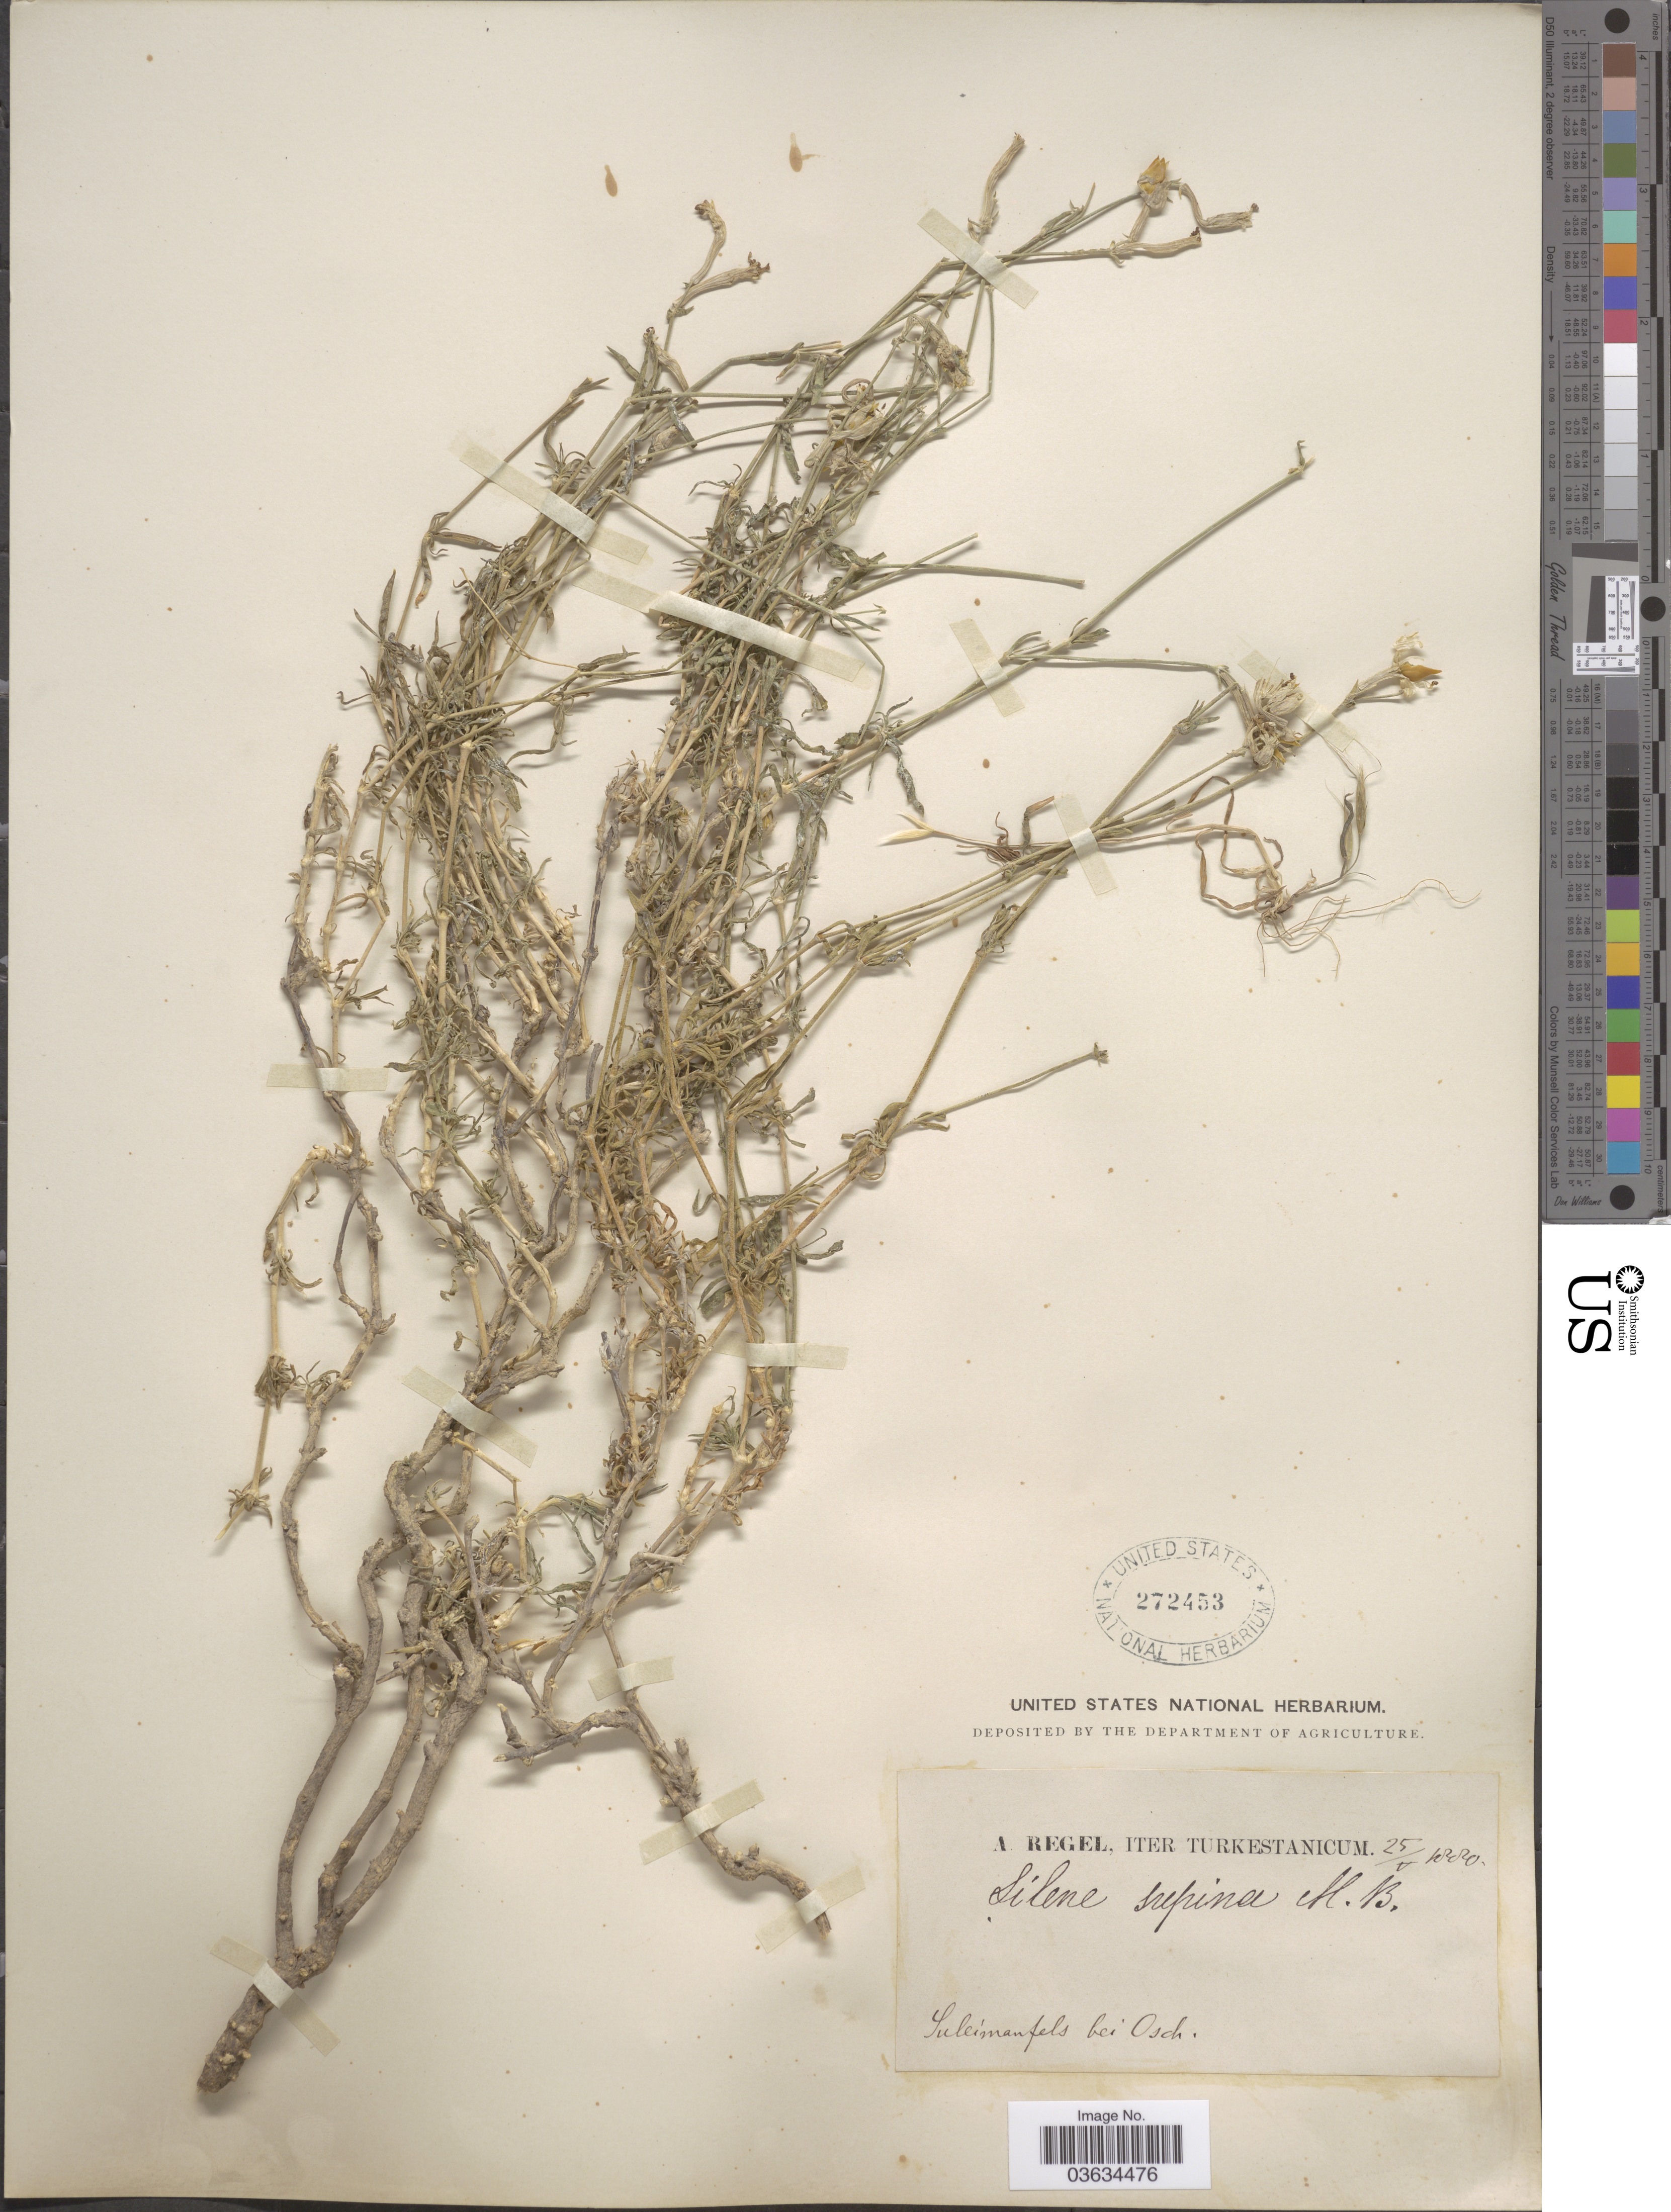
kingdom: Plantae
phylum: Tracheophyta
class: Magnoliopsida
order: Caryophyllales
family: Caryophyllaceae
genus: Silene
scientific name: Silene supina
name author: M. Bieb.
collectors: A. Regel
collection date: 1880-05-25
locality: Iter Turkestanicum. Suleímanfels bei Osch.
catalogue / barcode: US 272453